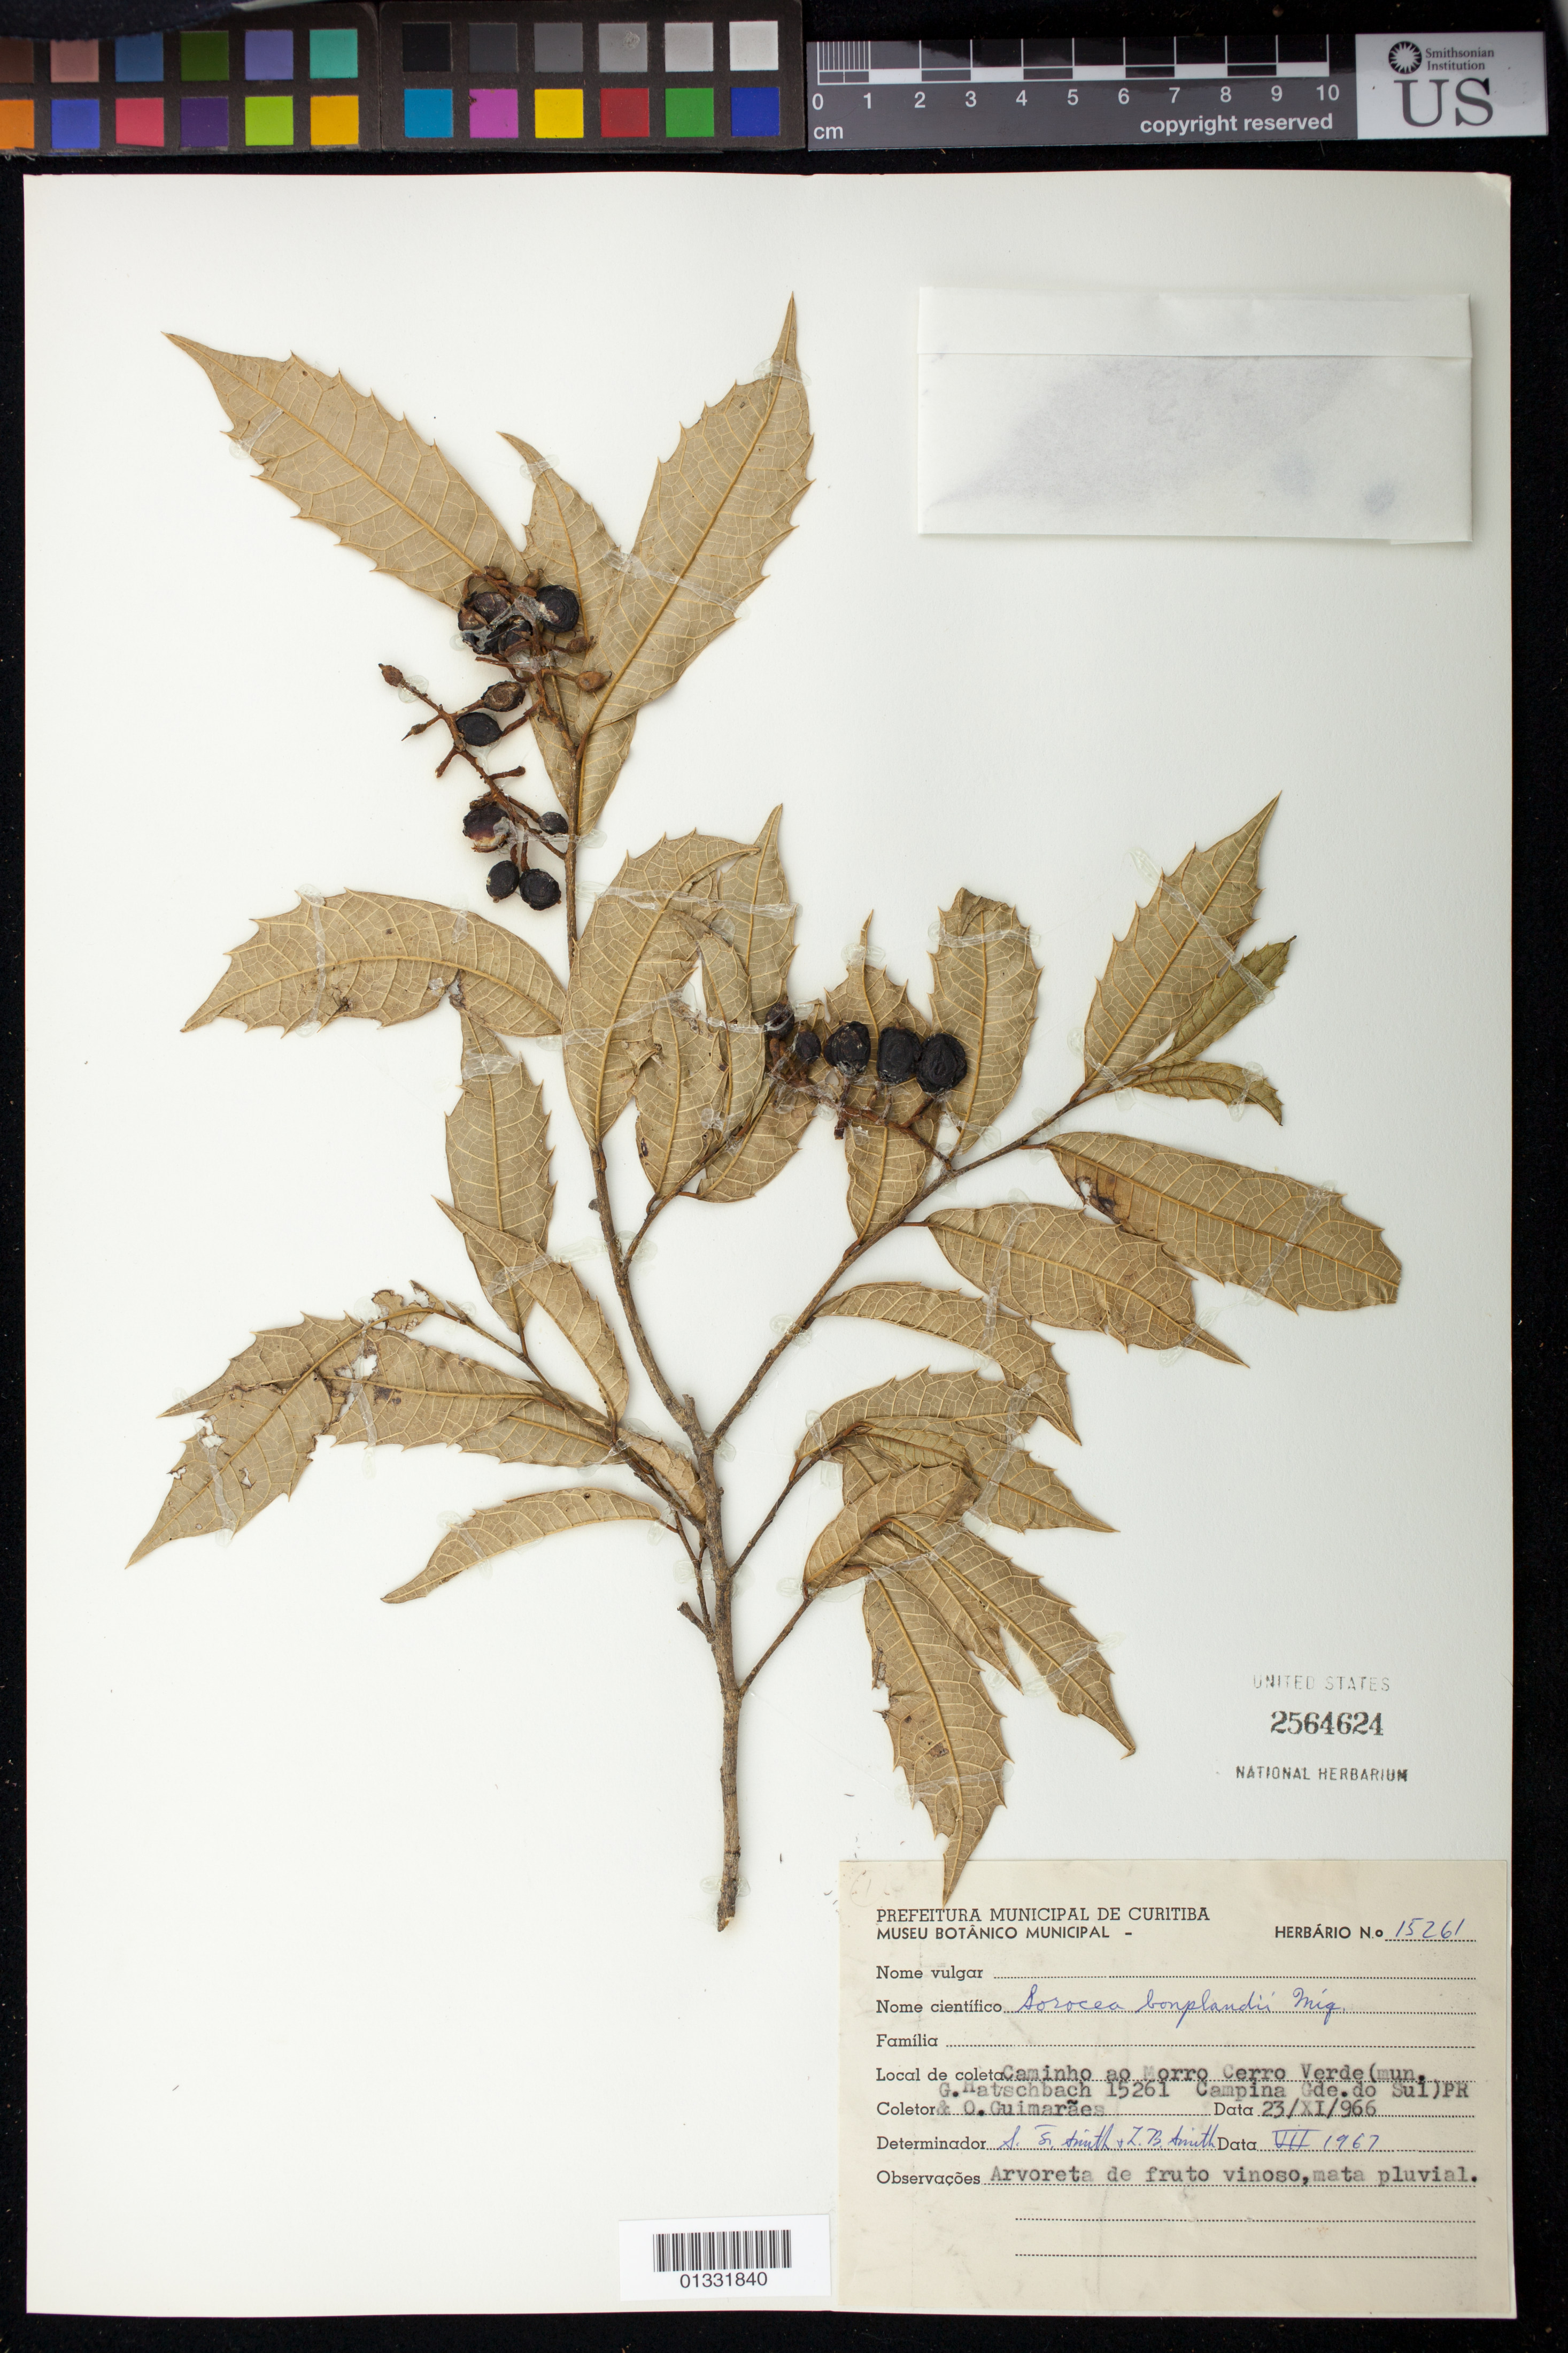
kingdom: Plantae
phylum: Tracheophyta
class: Magnoliopsida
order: Rosales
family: Moraceae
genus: Sorocea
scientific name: Sorocea bonplandii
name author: (Baill.) W.C. Burger et al.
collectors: G. Hatschbach & O. Guimarães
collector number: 15261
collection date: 1966-11-23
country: Brazil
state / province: Paraná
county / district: Campina Grande do Sul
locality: Caminho ao Morro Cerro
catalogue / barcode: US 2564624